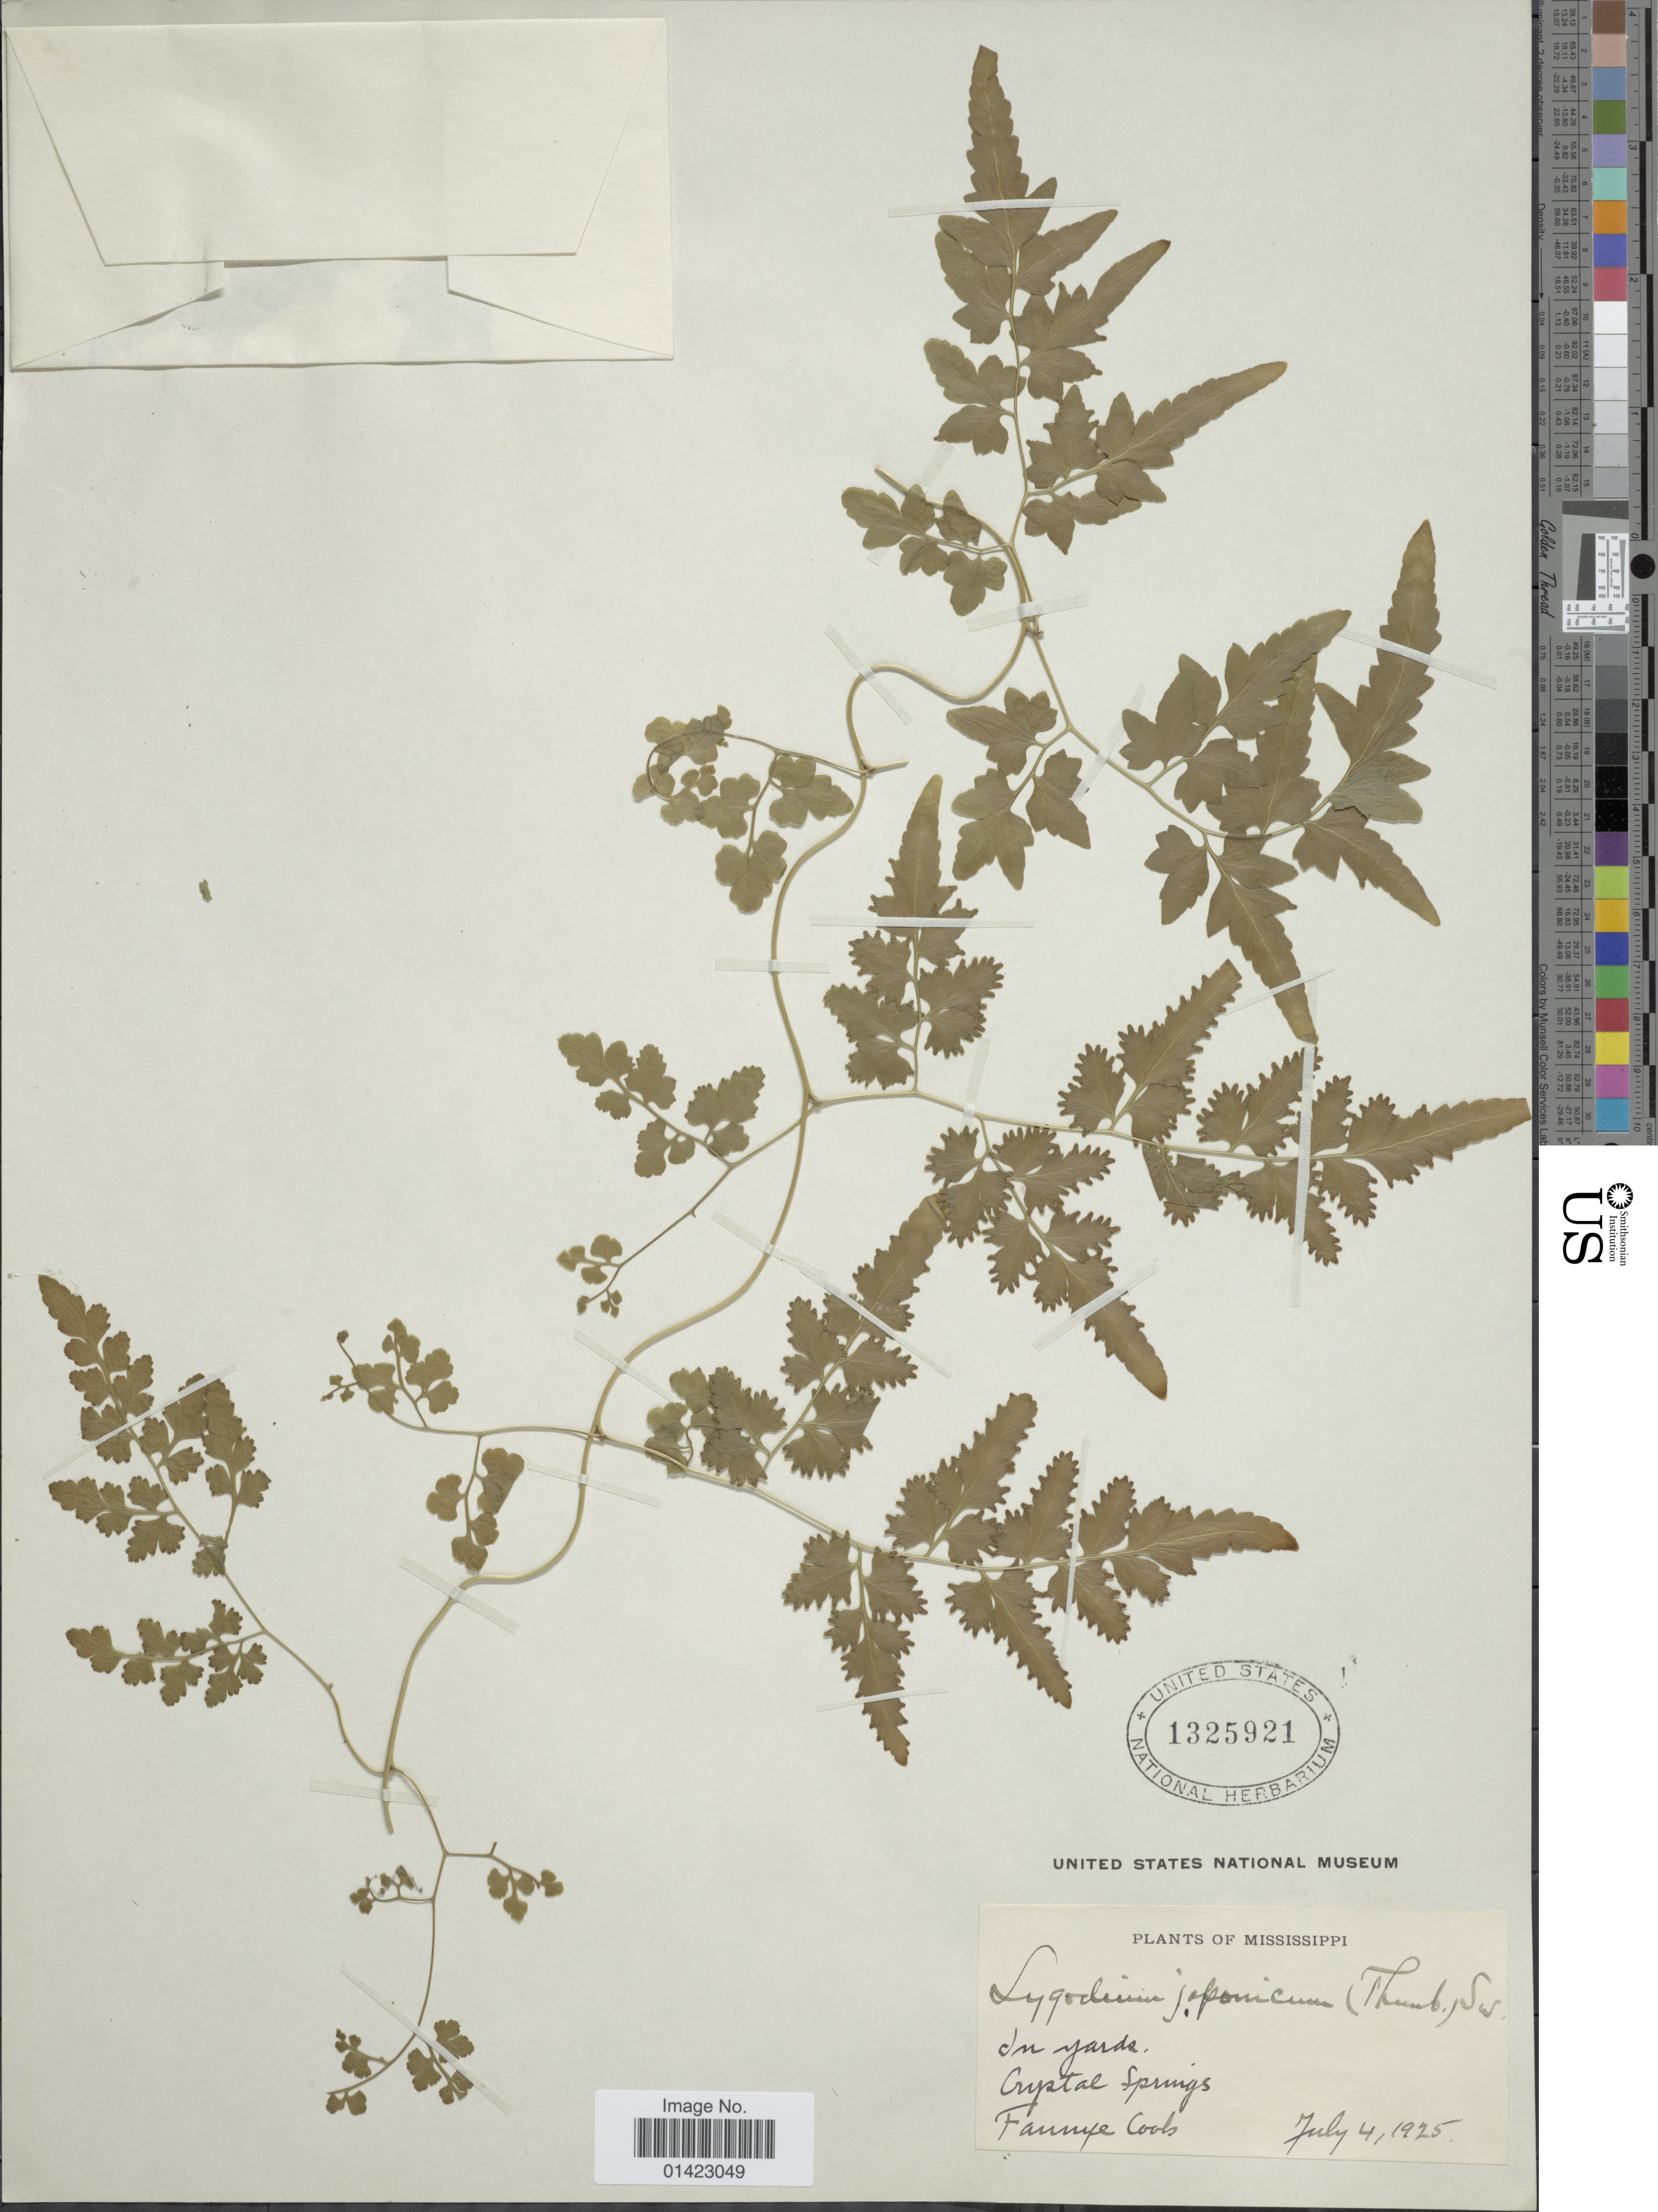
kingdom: Plantae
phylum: Tracheophyta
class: Polypodiopsida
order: Schizaeales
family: Lygodiaceae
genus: Lygodium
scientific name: Lygodium japonicum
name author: (Thunb.) Sw.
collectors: F. A. Cook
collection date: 1925-07-04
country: United States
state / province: Mississippi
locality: In yards, Crystal Springs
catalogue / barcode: US 1325921